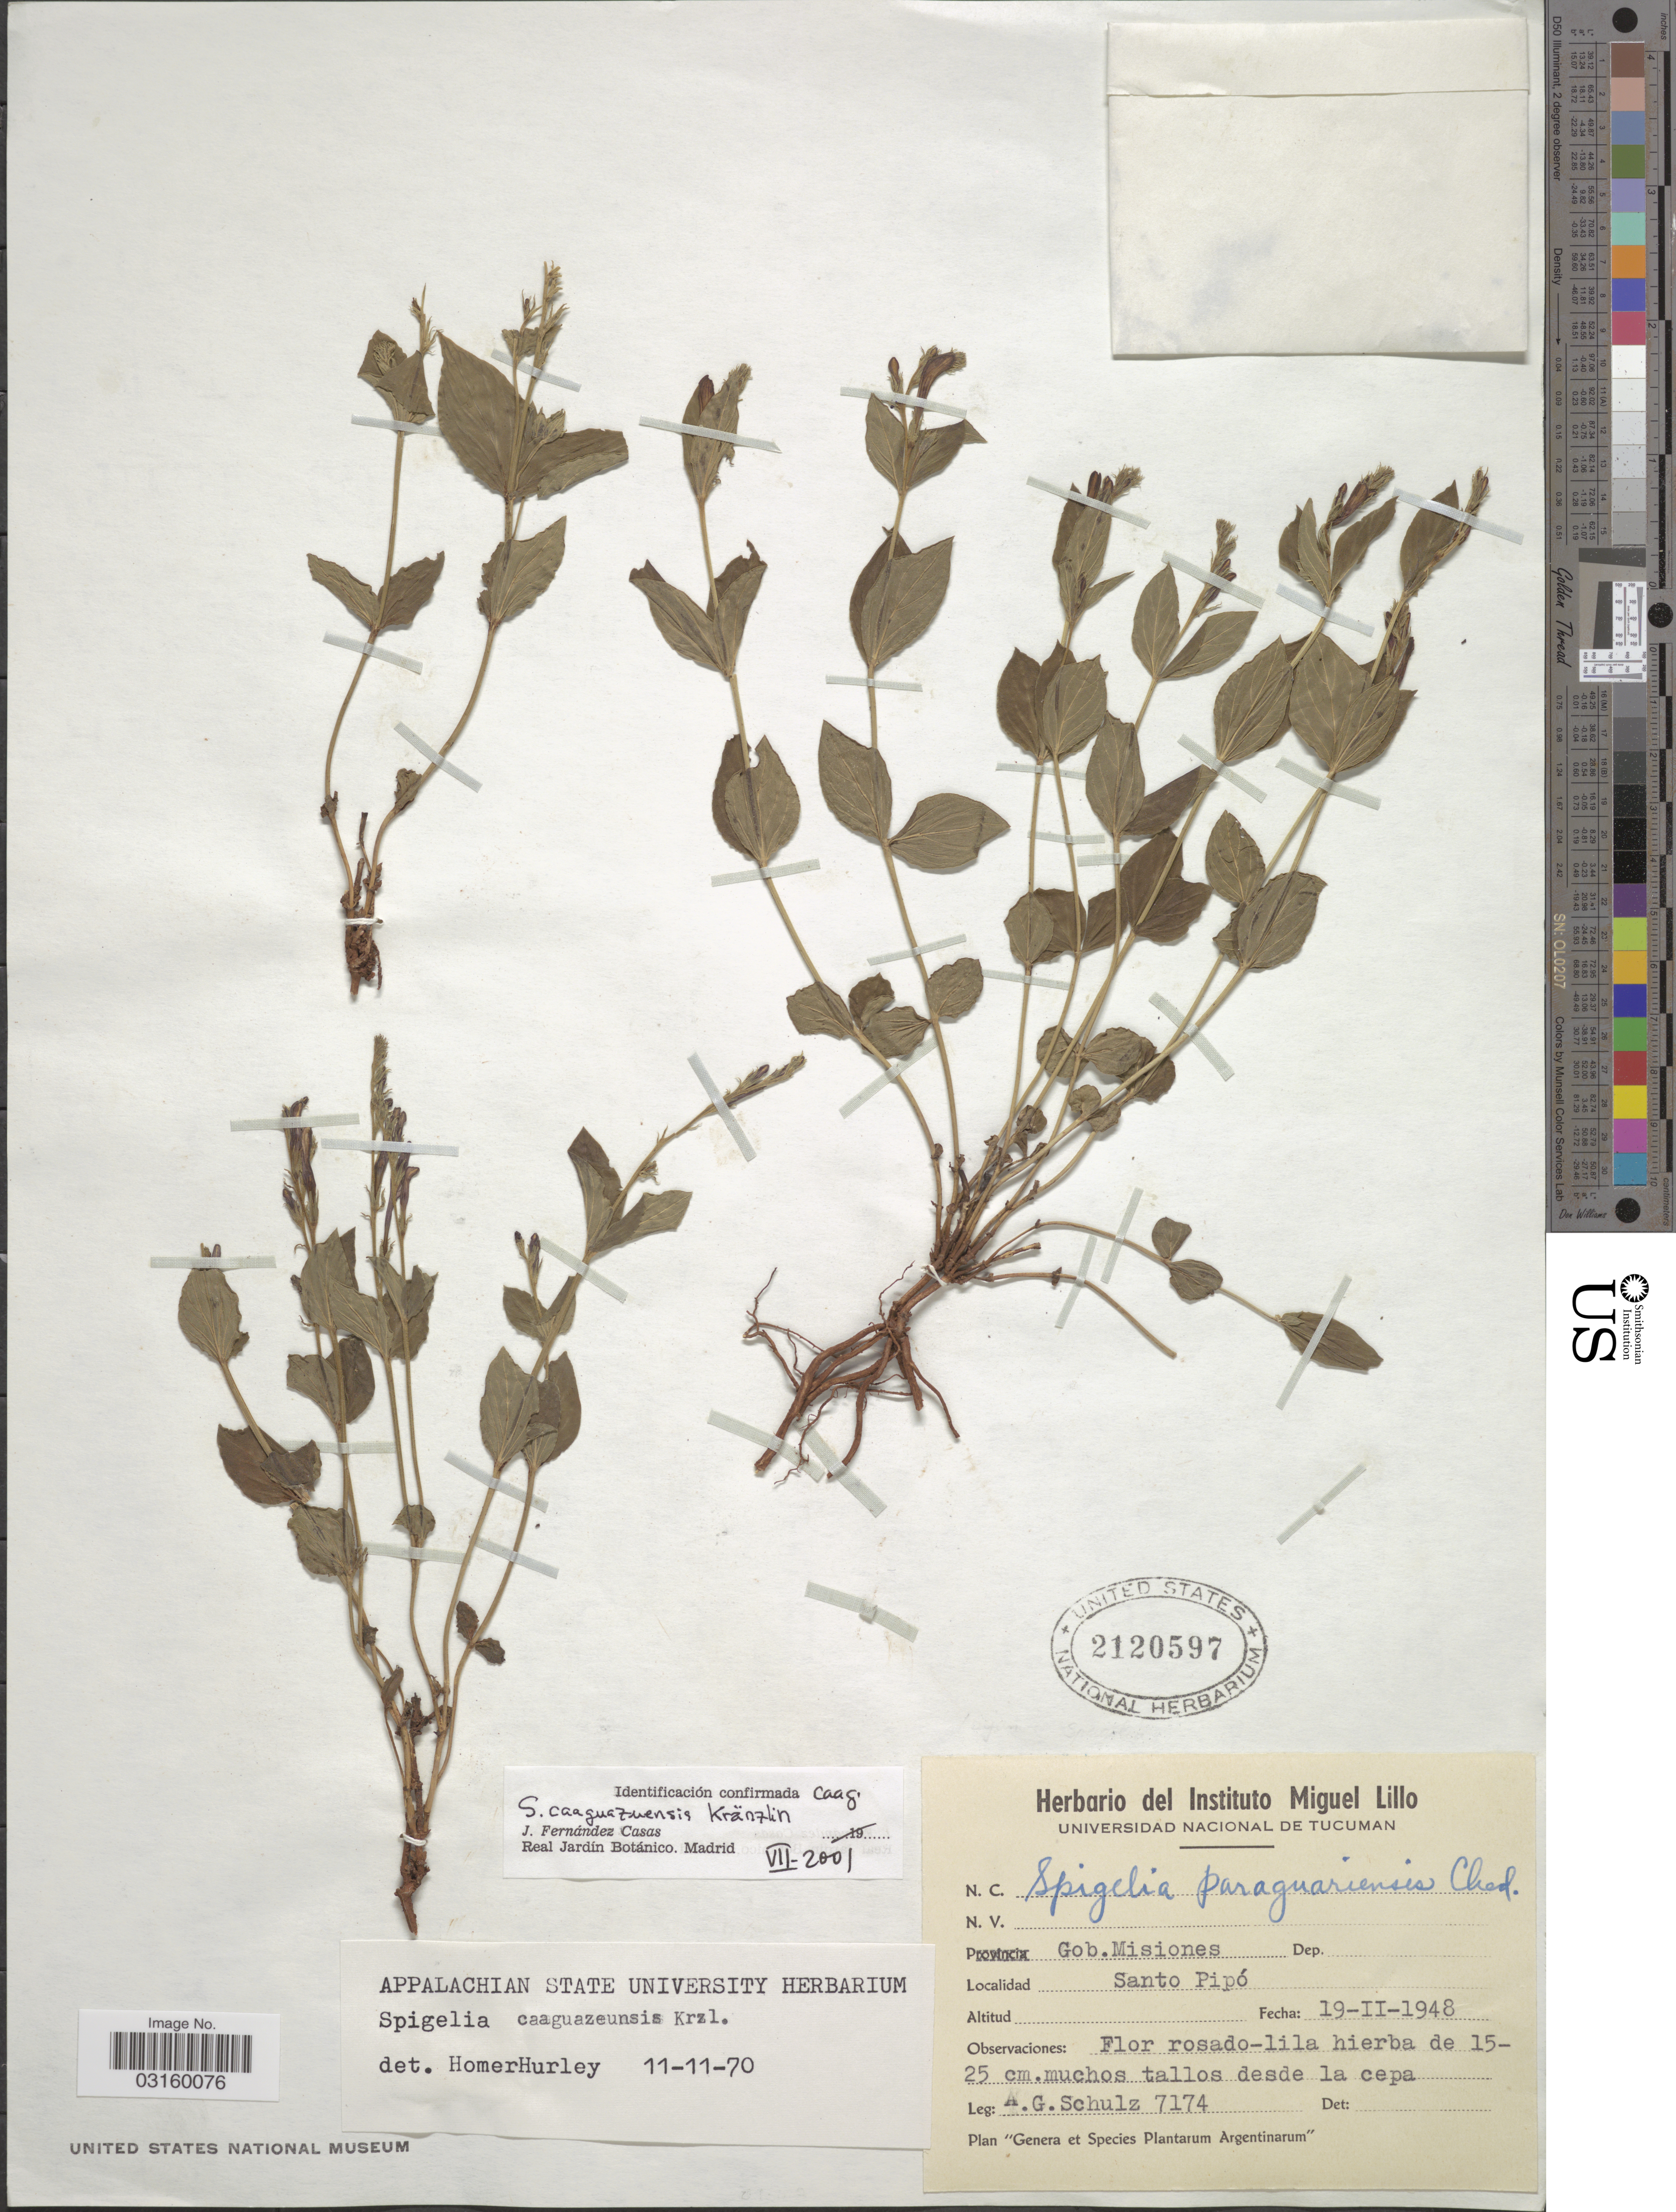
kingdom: Plantae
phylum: Tracheophyta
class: Magnoliopsida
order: Gentianales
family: Loganiaceae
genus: Spigelia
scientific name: Spigelia caaguazuensis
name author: Kraenzl.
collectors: A. G. Schulz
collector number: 7174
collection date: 1948-02-19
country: Argentina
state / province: Misiones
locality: Gob. Misiones. Santo Pipó.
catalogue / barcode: US 2120597